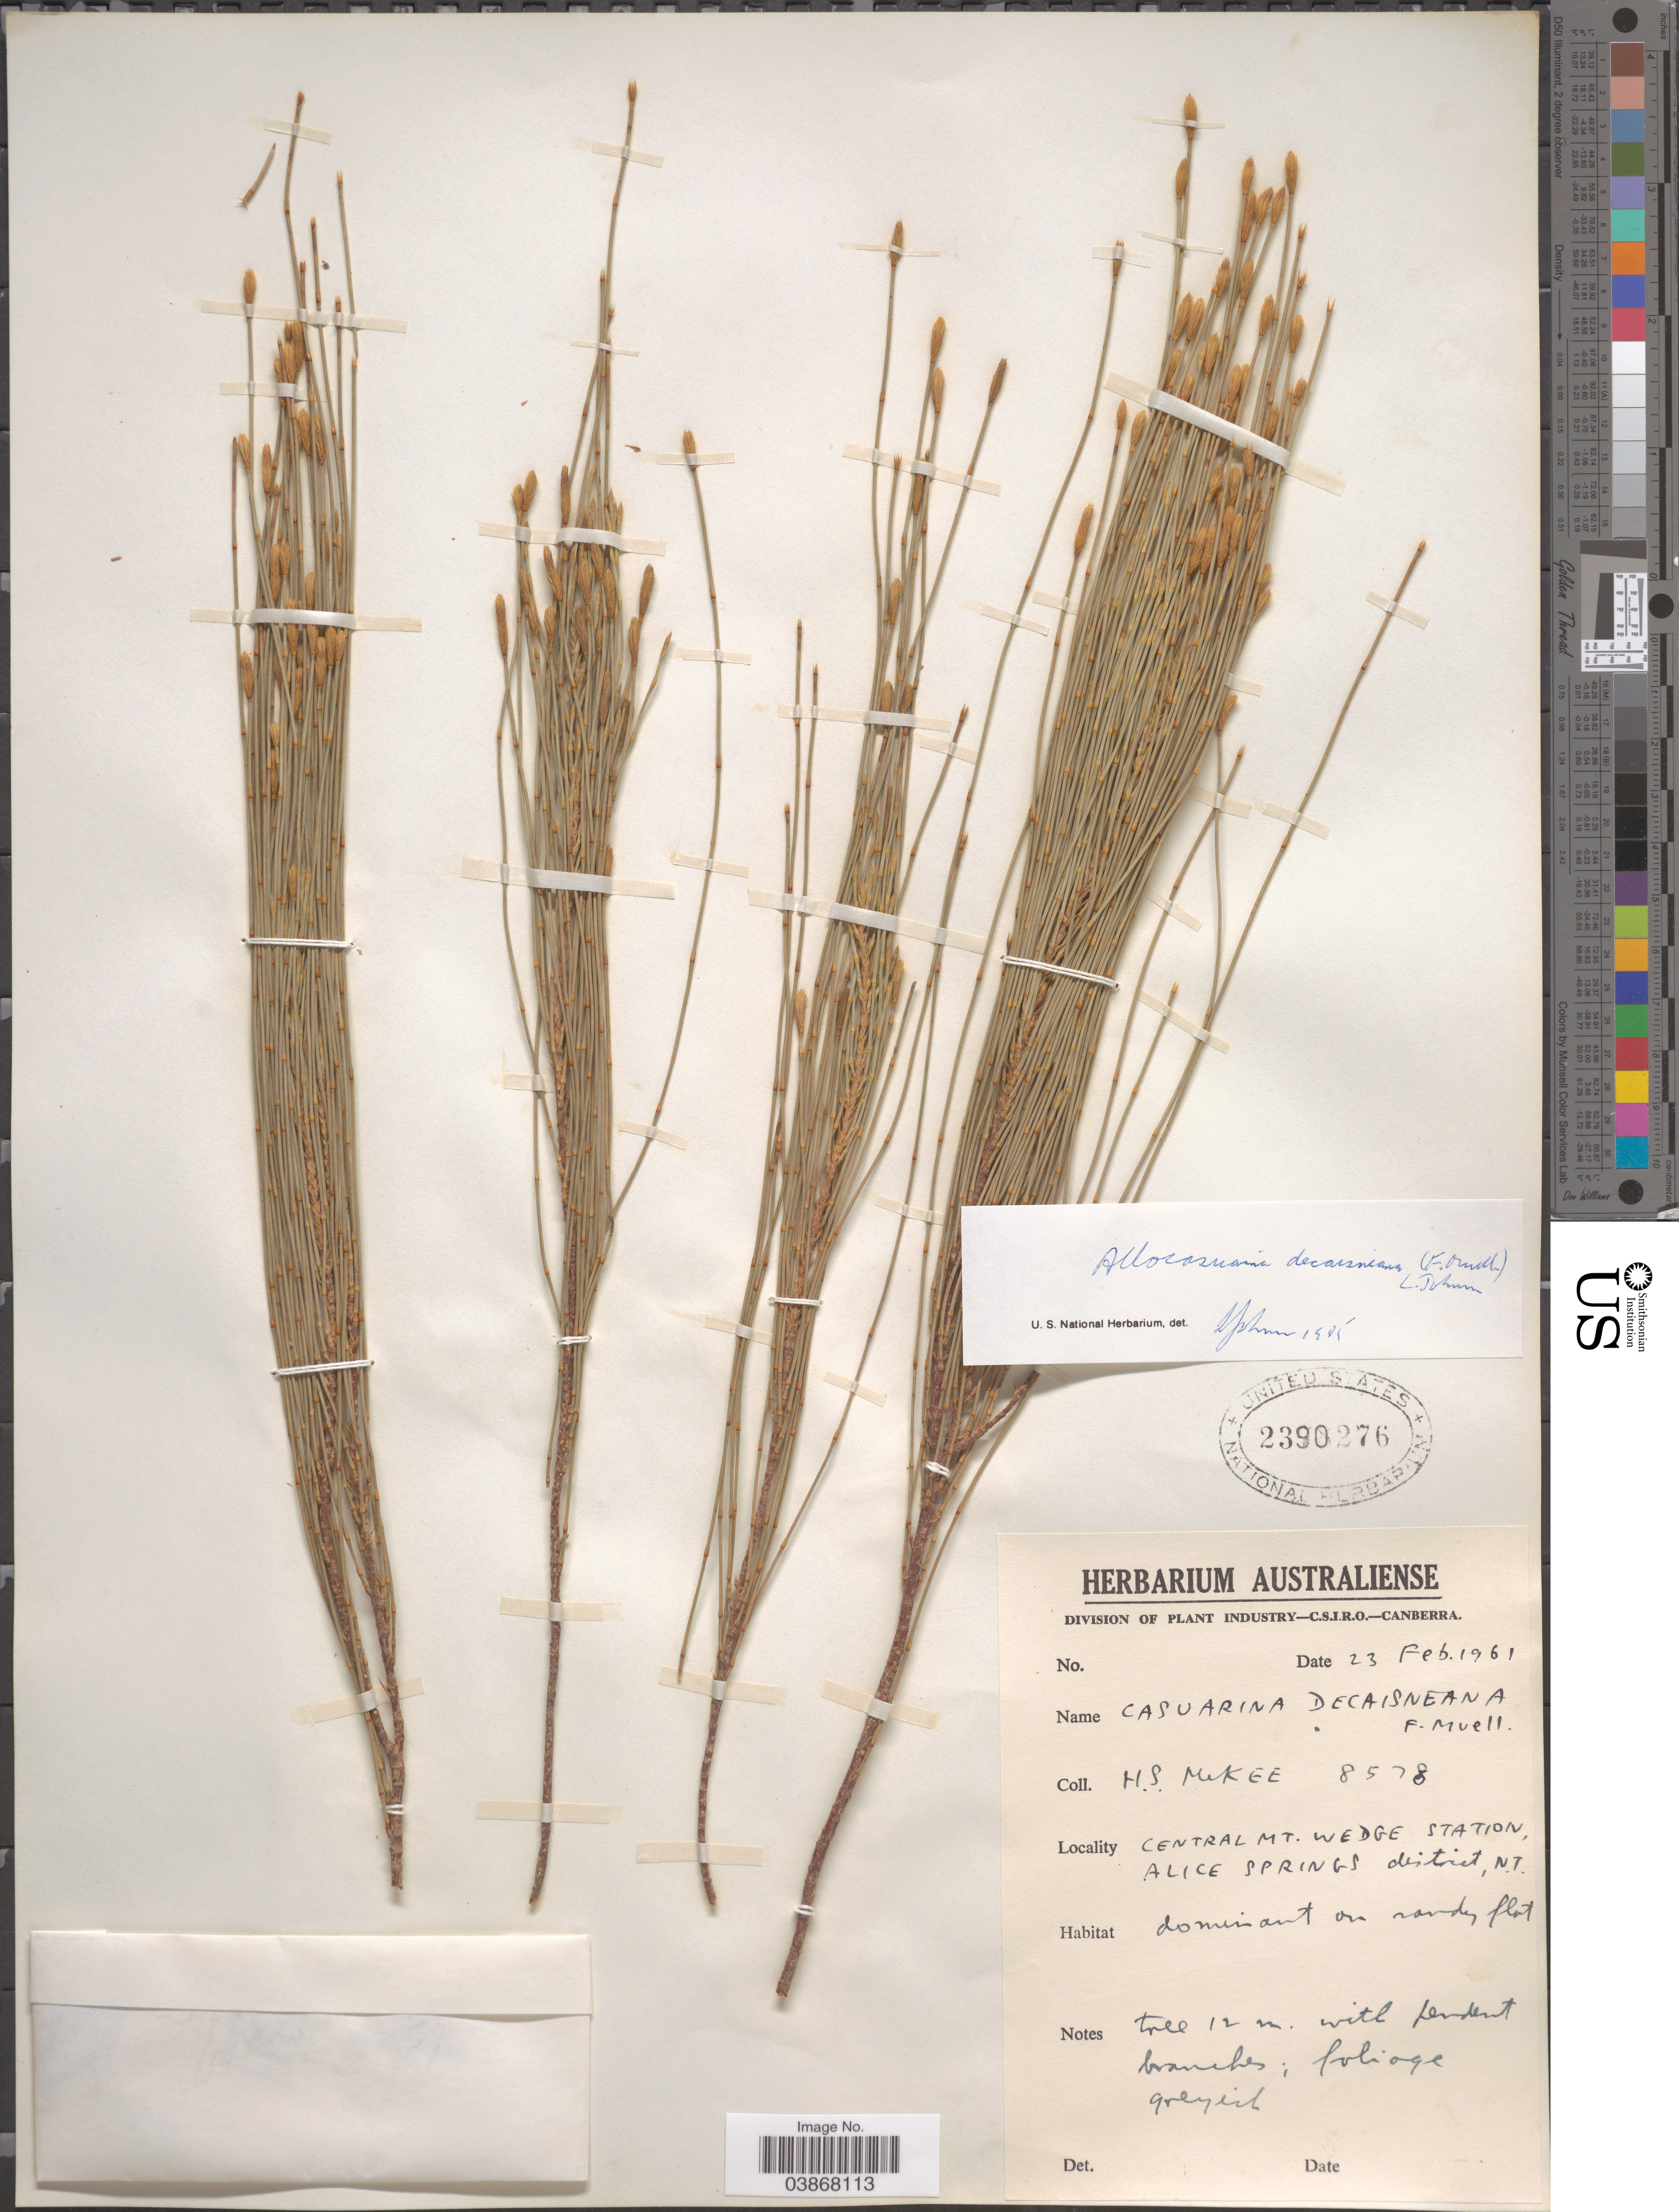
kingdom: Plantae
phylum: Tracheophyta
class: Magnoliopsida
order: Fagales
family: Casuarinaceae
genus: Allocasuarina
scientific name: Allocasuarina decaisneana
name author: (F. Muell.) L.A.S. Johnson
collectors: H. S. McKee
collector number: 8578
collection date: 1961-02-23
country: Australia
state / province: Northern Territory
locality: Central Mt. Wedge Station. Alice Springs district.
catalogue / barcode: US 2390276